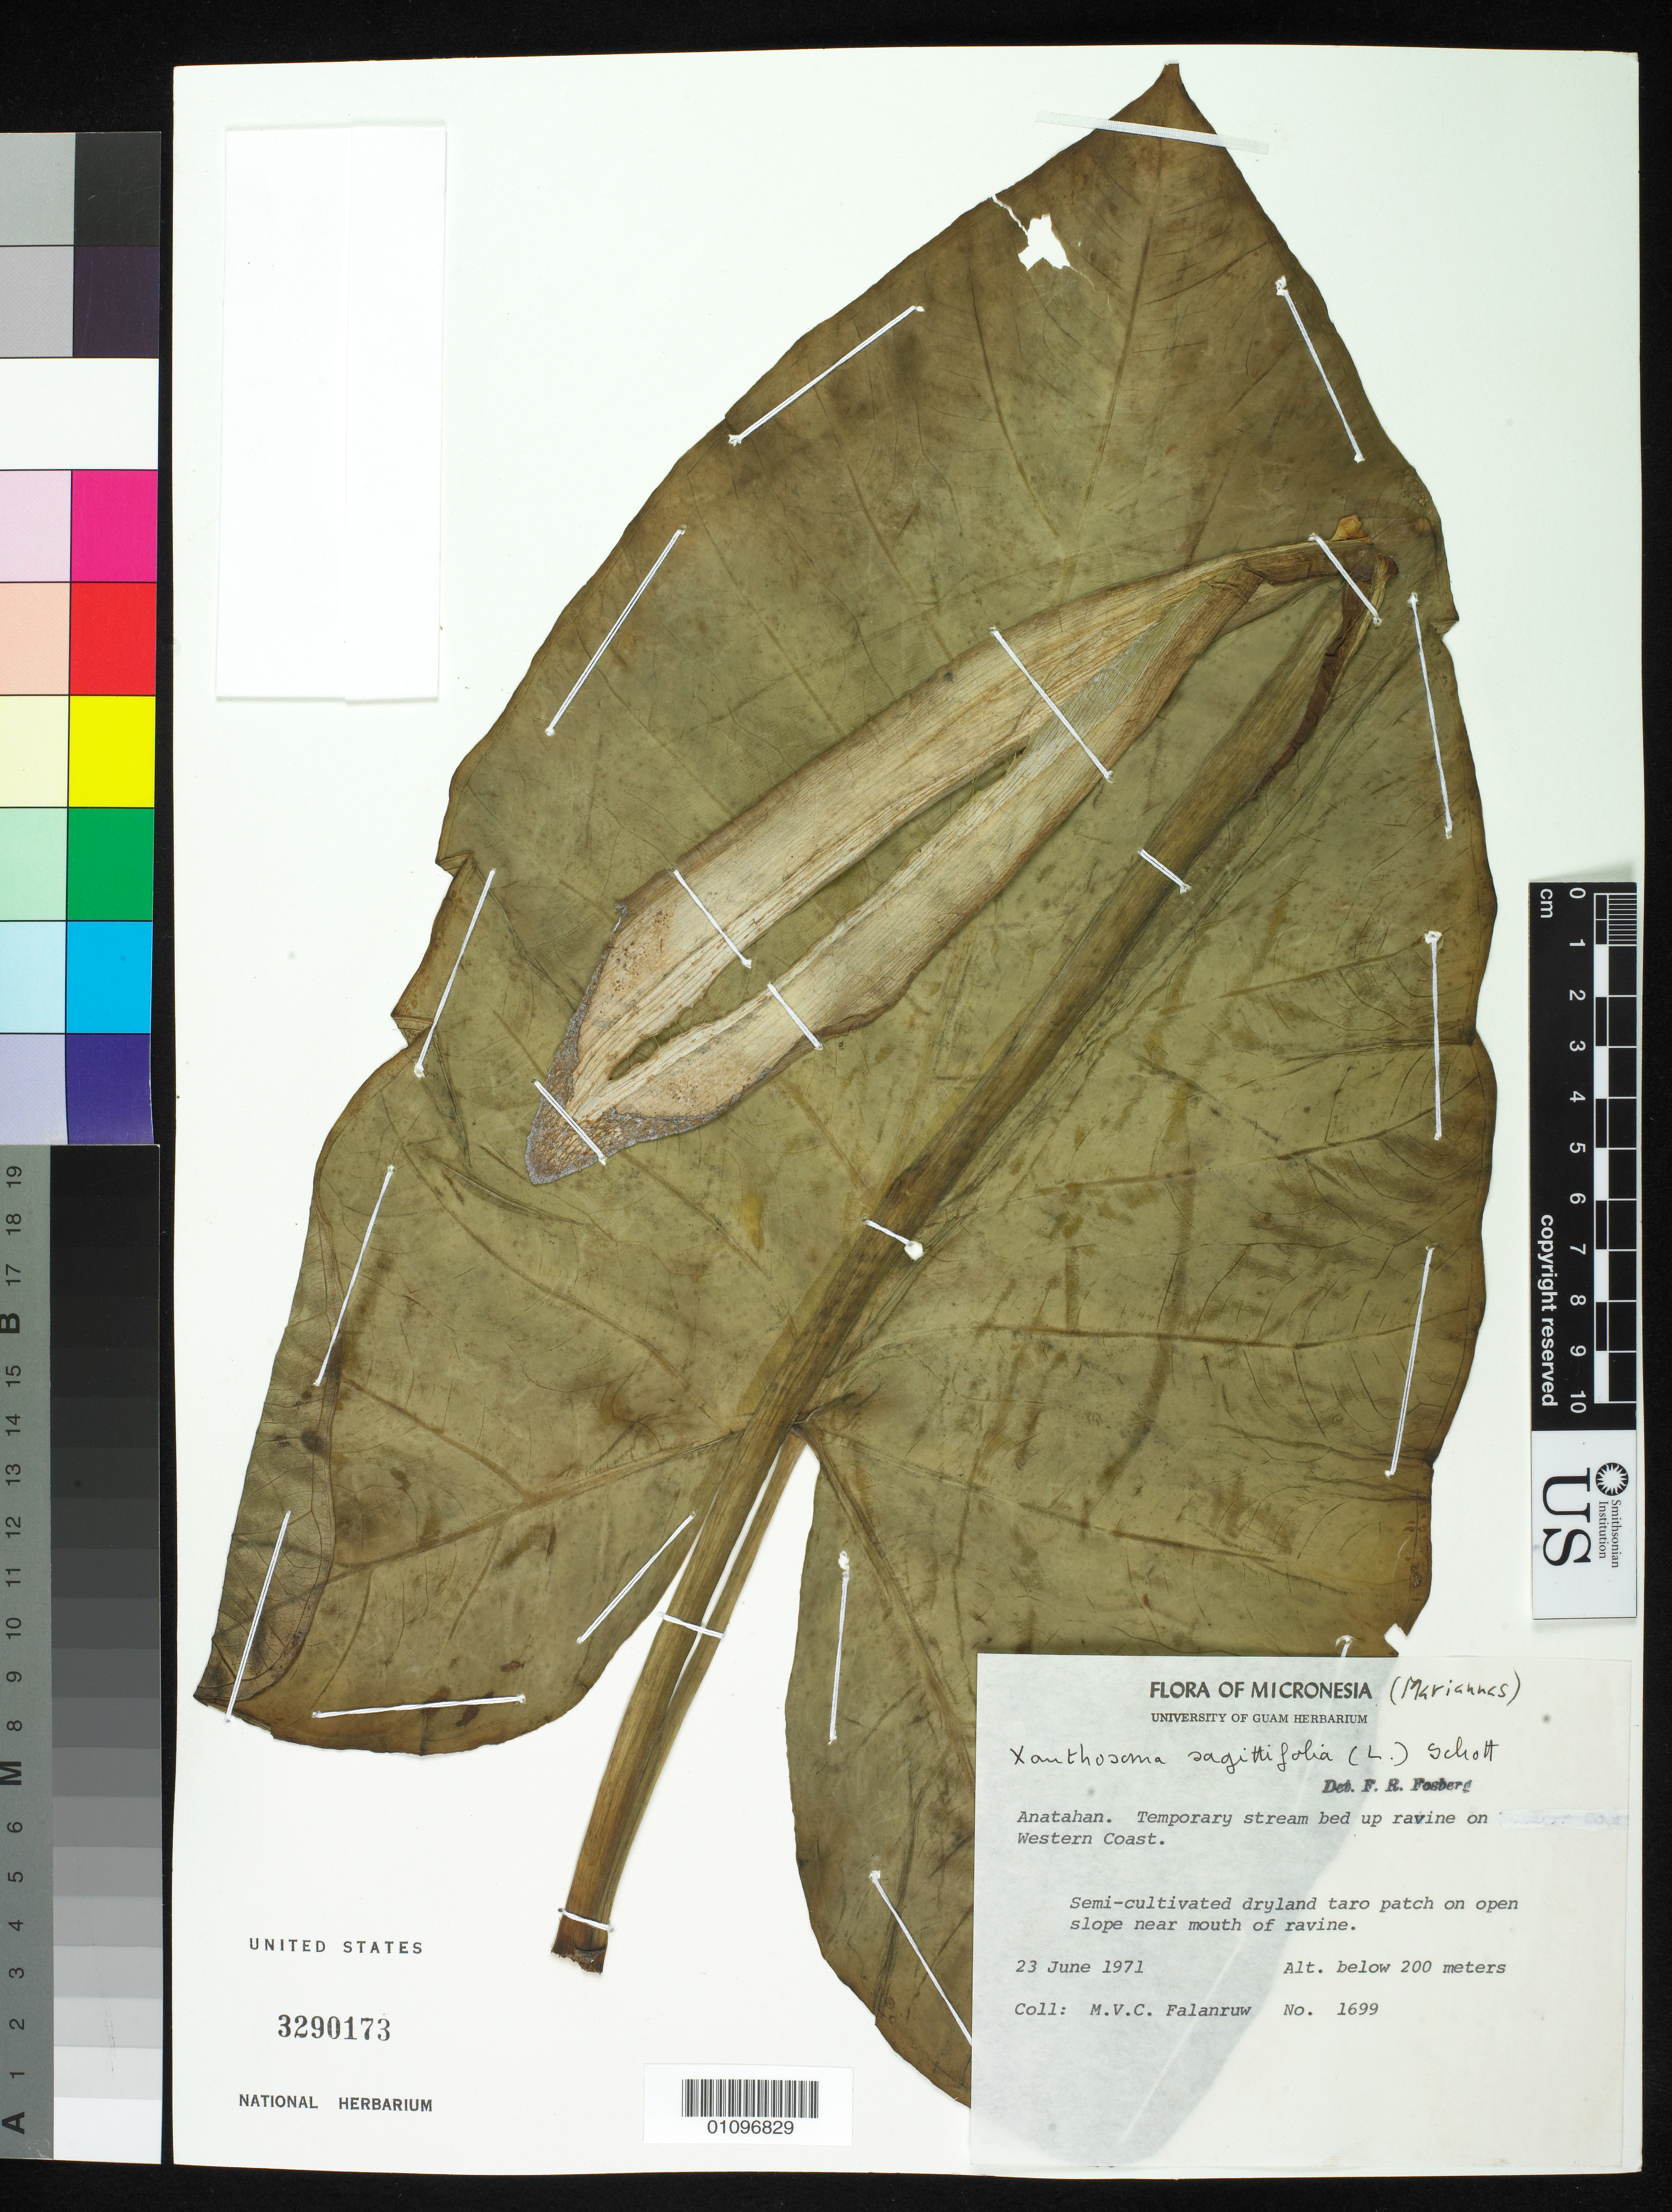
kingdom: Plantae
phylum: Tracheophyta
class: Liliopsida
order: Alismatales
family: Araceae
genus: Xanthosoma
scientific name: Xanthosoma sagittifolium 'Albomarginata'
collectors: M. V. Falanruw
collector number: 1699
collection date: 1971-06-23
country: Northern Mariana Islands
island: Anatahan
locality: Temporary stream bed on western coast.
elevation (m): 200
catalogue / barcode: US 3290173